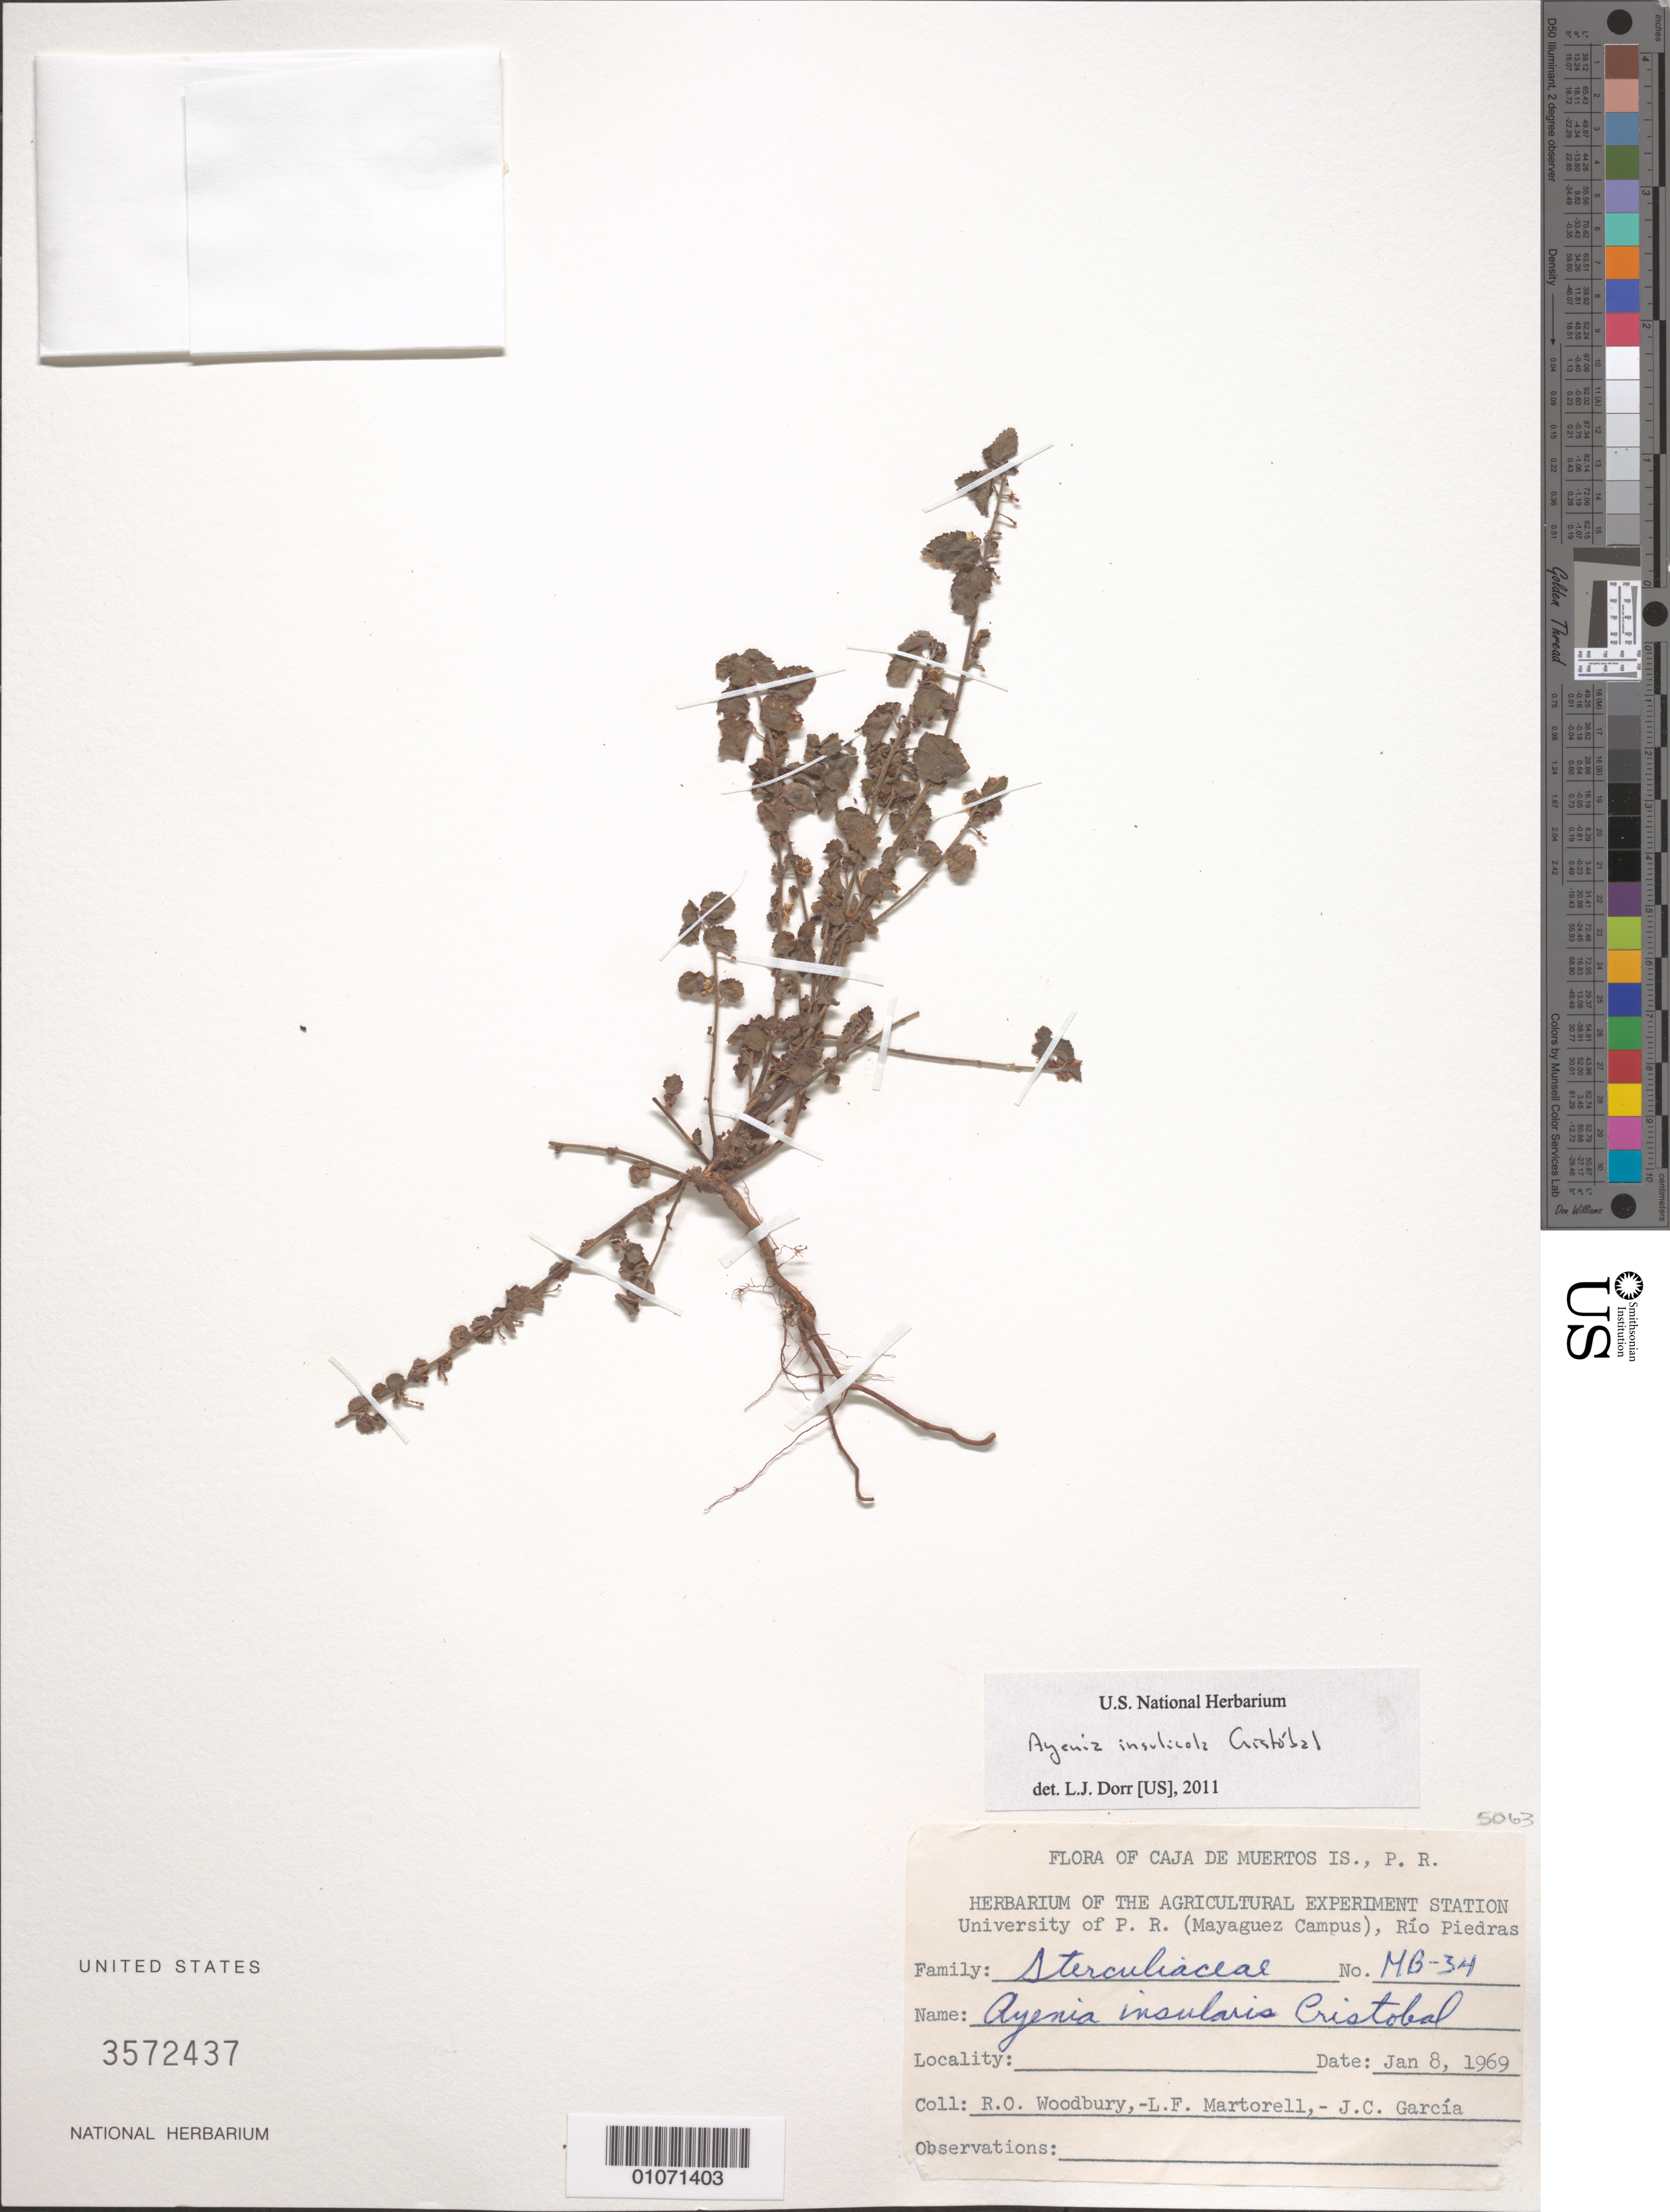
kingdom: Plantae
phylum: Tracheophyta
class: Magnoliopsida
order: Malvales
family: Malvaceae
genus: Ayenia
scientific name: Ayenia insulicola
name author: Cristóbal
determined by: Dorr, L. J., (BOT), Smithsonian Institution - National Museum of Natural History (UNITED STATES)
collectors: R. O. Woodbury, L. Martorell & J. García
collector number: MB-34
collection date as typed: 08 Jan 1969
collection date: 1969-01-08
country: Puerto Rico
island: Caja de Muertos I.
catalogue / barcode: US 3572437